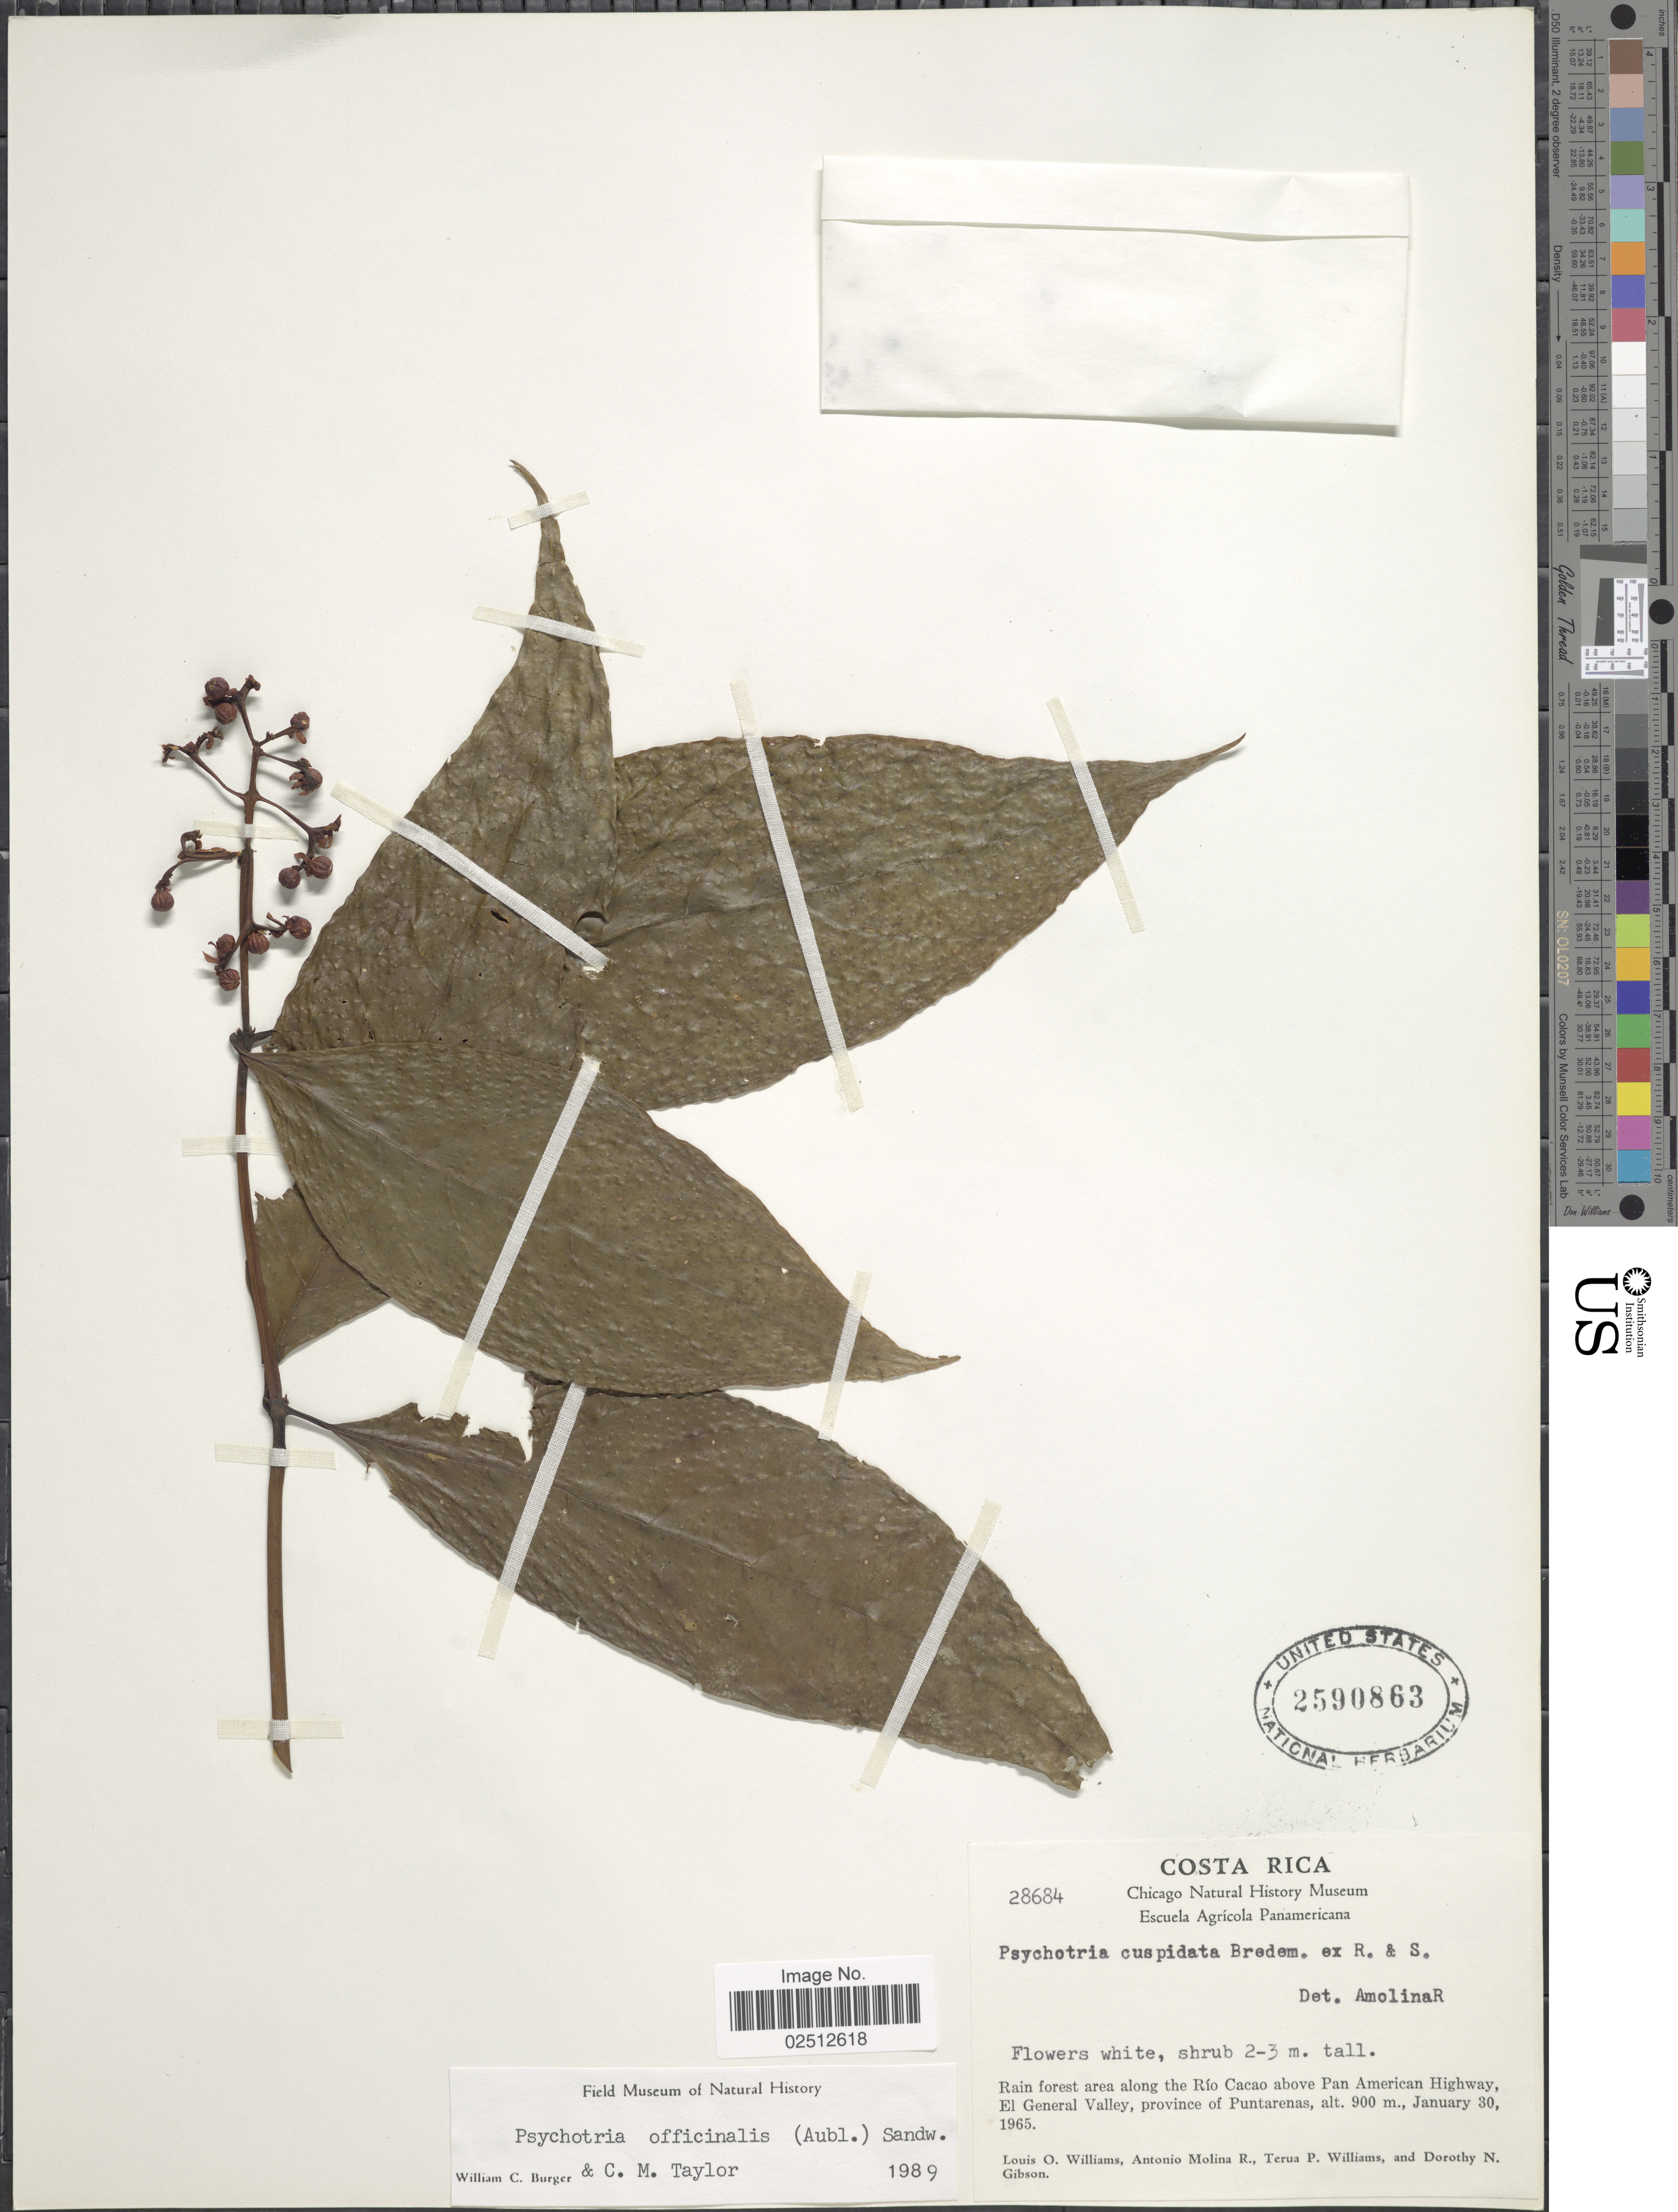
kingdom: Plantae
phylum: Tracheophyta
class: Magnoliopsida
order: Gentianales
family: Rubiaceae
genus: Psychotria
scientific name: Psychotria officinalis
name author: (Aubl.) Raeusch.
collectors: L. O. Williams, A. Molina R., T. P. Williams & D. N. Gibson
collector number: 28684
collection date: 1965-01-30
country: Costa Rica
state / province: Puntarenas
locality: Rain forest area along the Rio Cacao above Pan American Highway, El General Valley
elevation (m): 900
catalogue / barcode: US 2590863